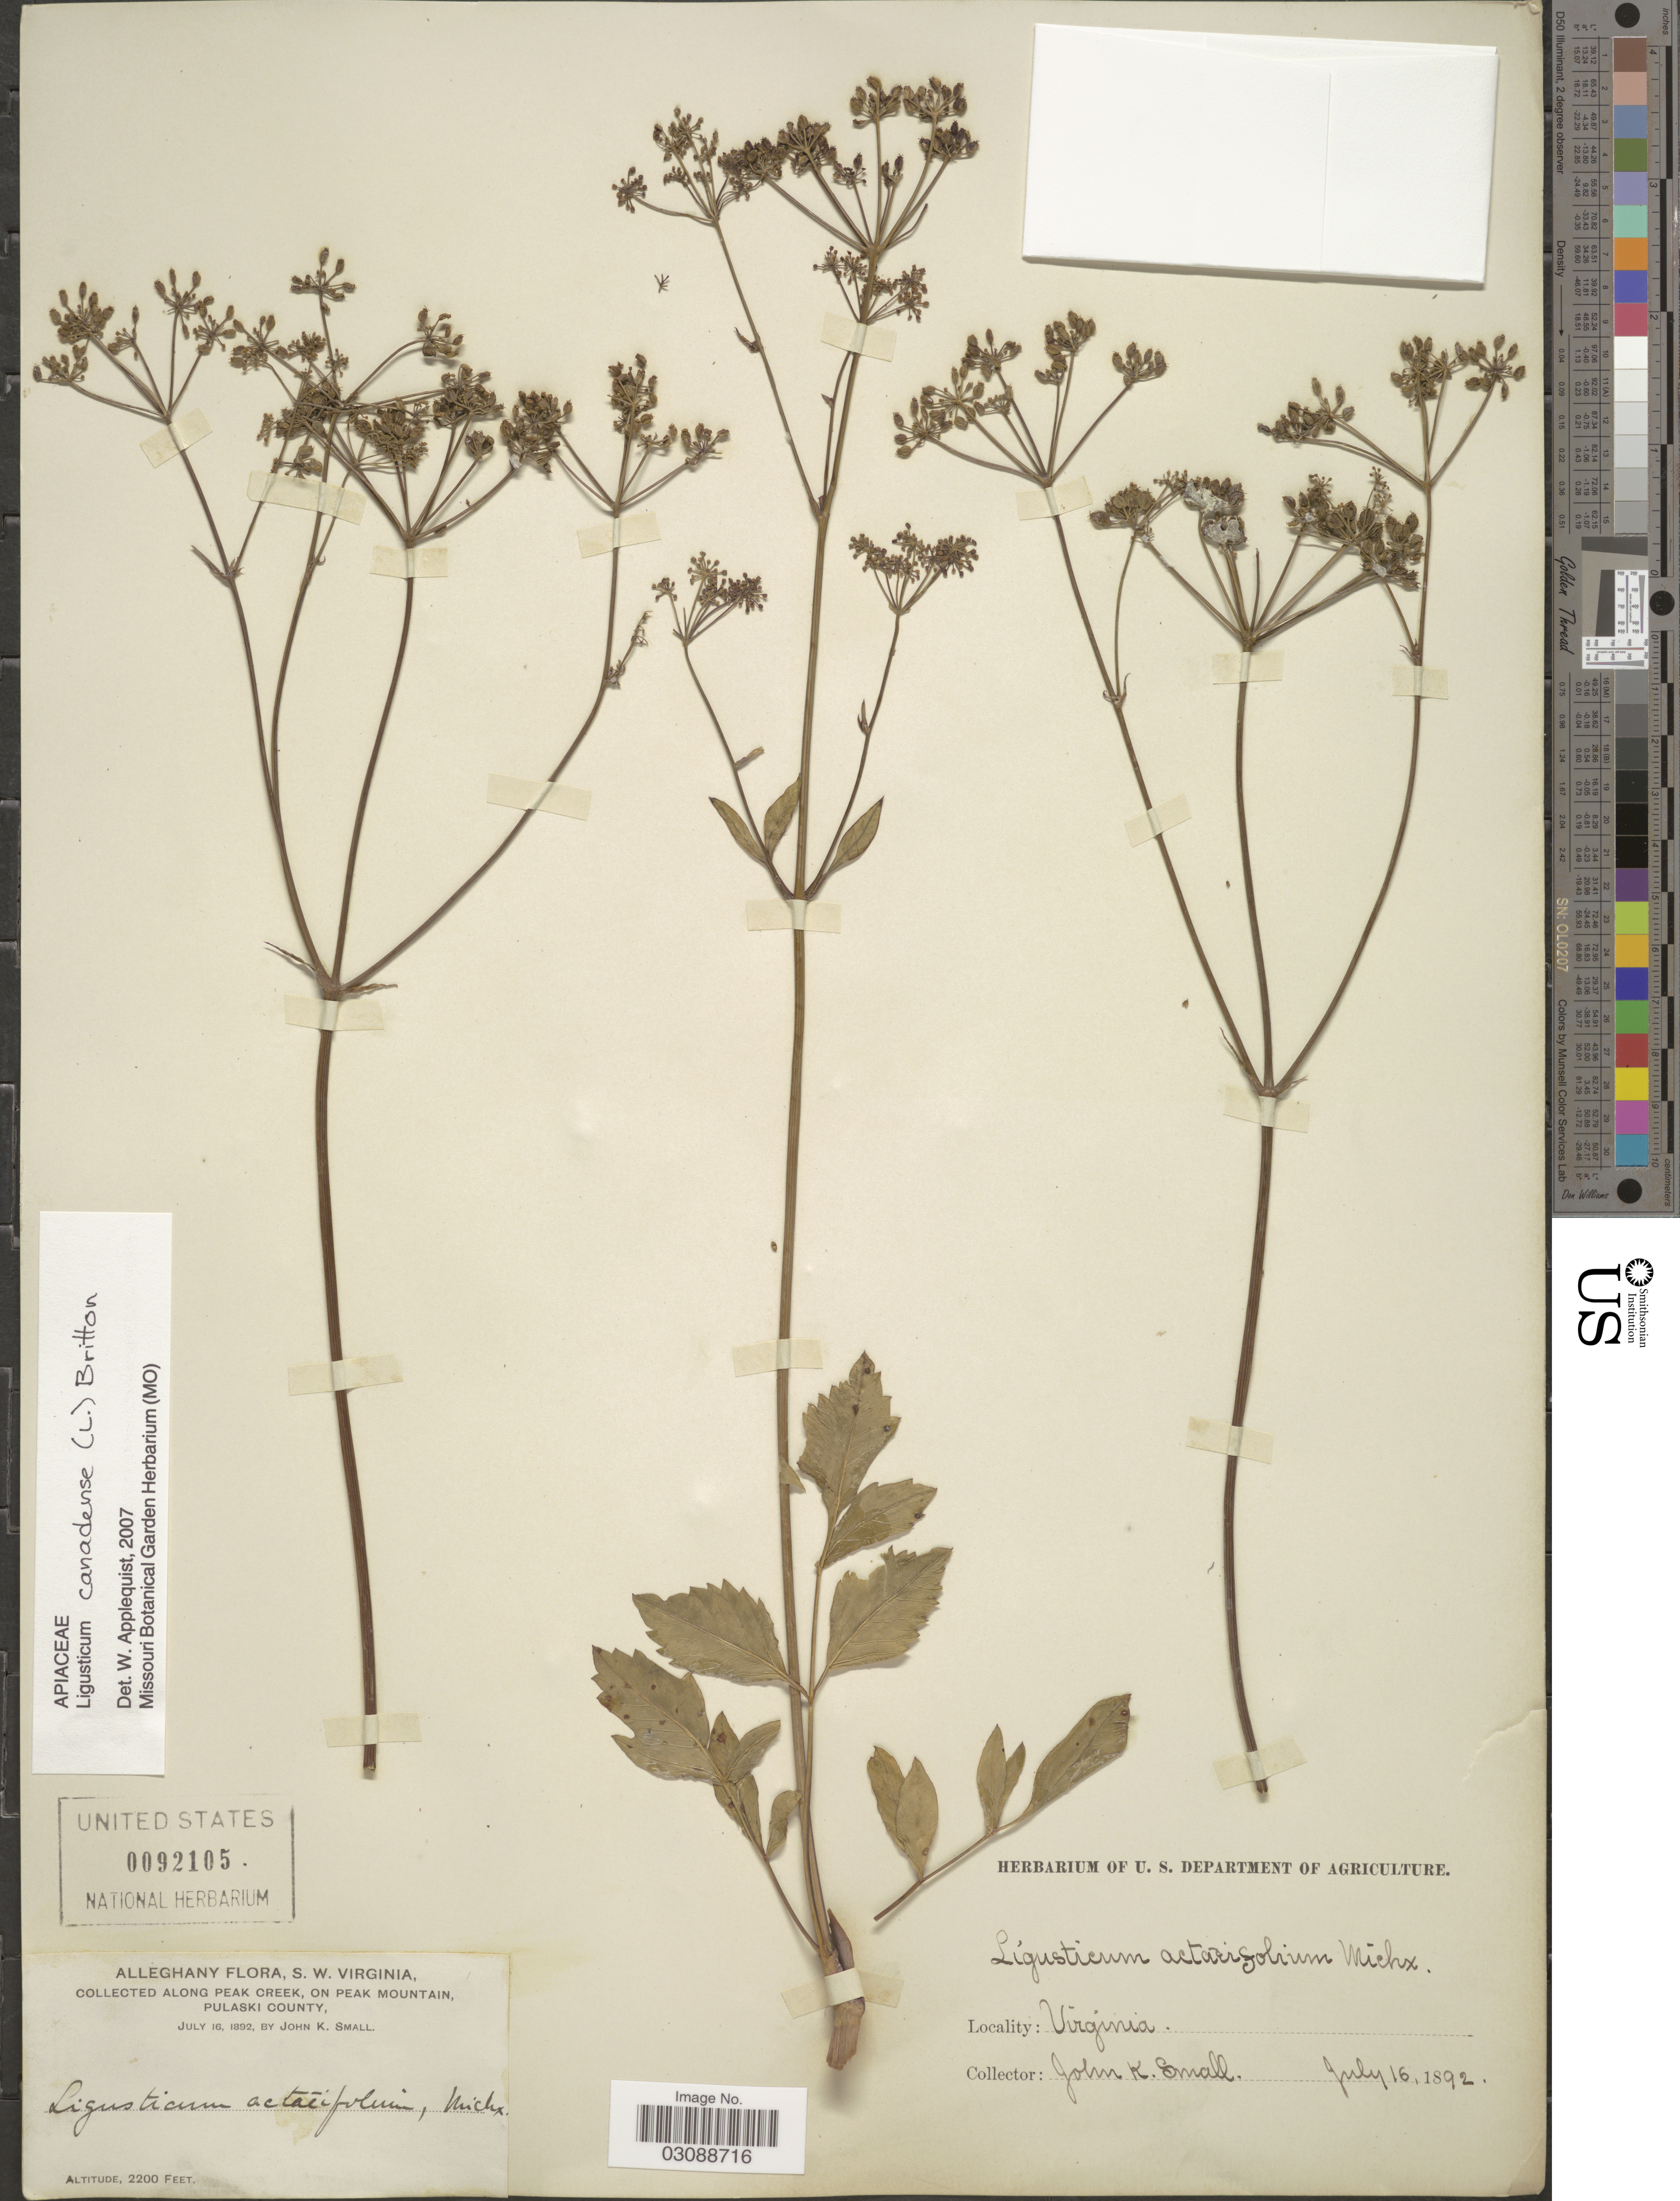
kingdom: Plantae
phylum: Tracheophyta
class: Magnoliopsida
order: Apiales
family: Apiaceae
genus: Ligusticum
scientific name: Ligusticum canadense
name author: (L.) Britton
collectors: J. K. Small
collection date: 1892-07-16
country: United States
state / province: Virginia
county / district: Pulaski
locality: Alleghany, S.W. Virginia. Along Peak Creek, on Peak Mountain.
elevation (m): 671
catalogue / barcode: US 92105